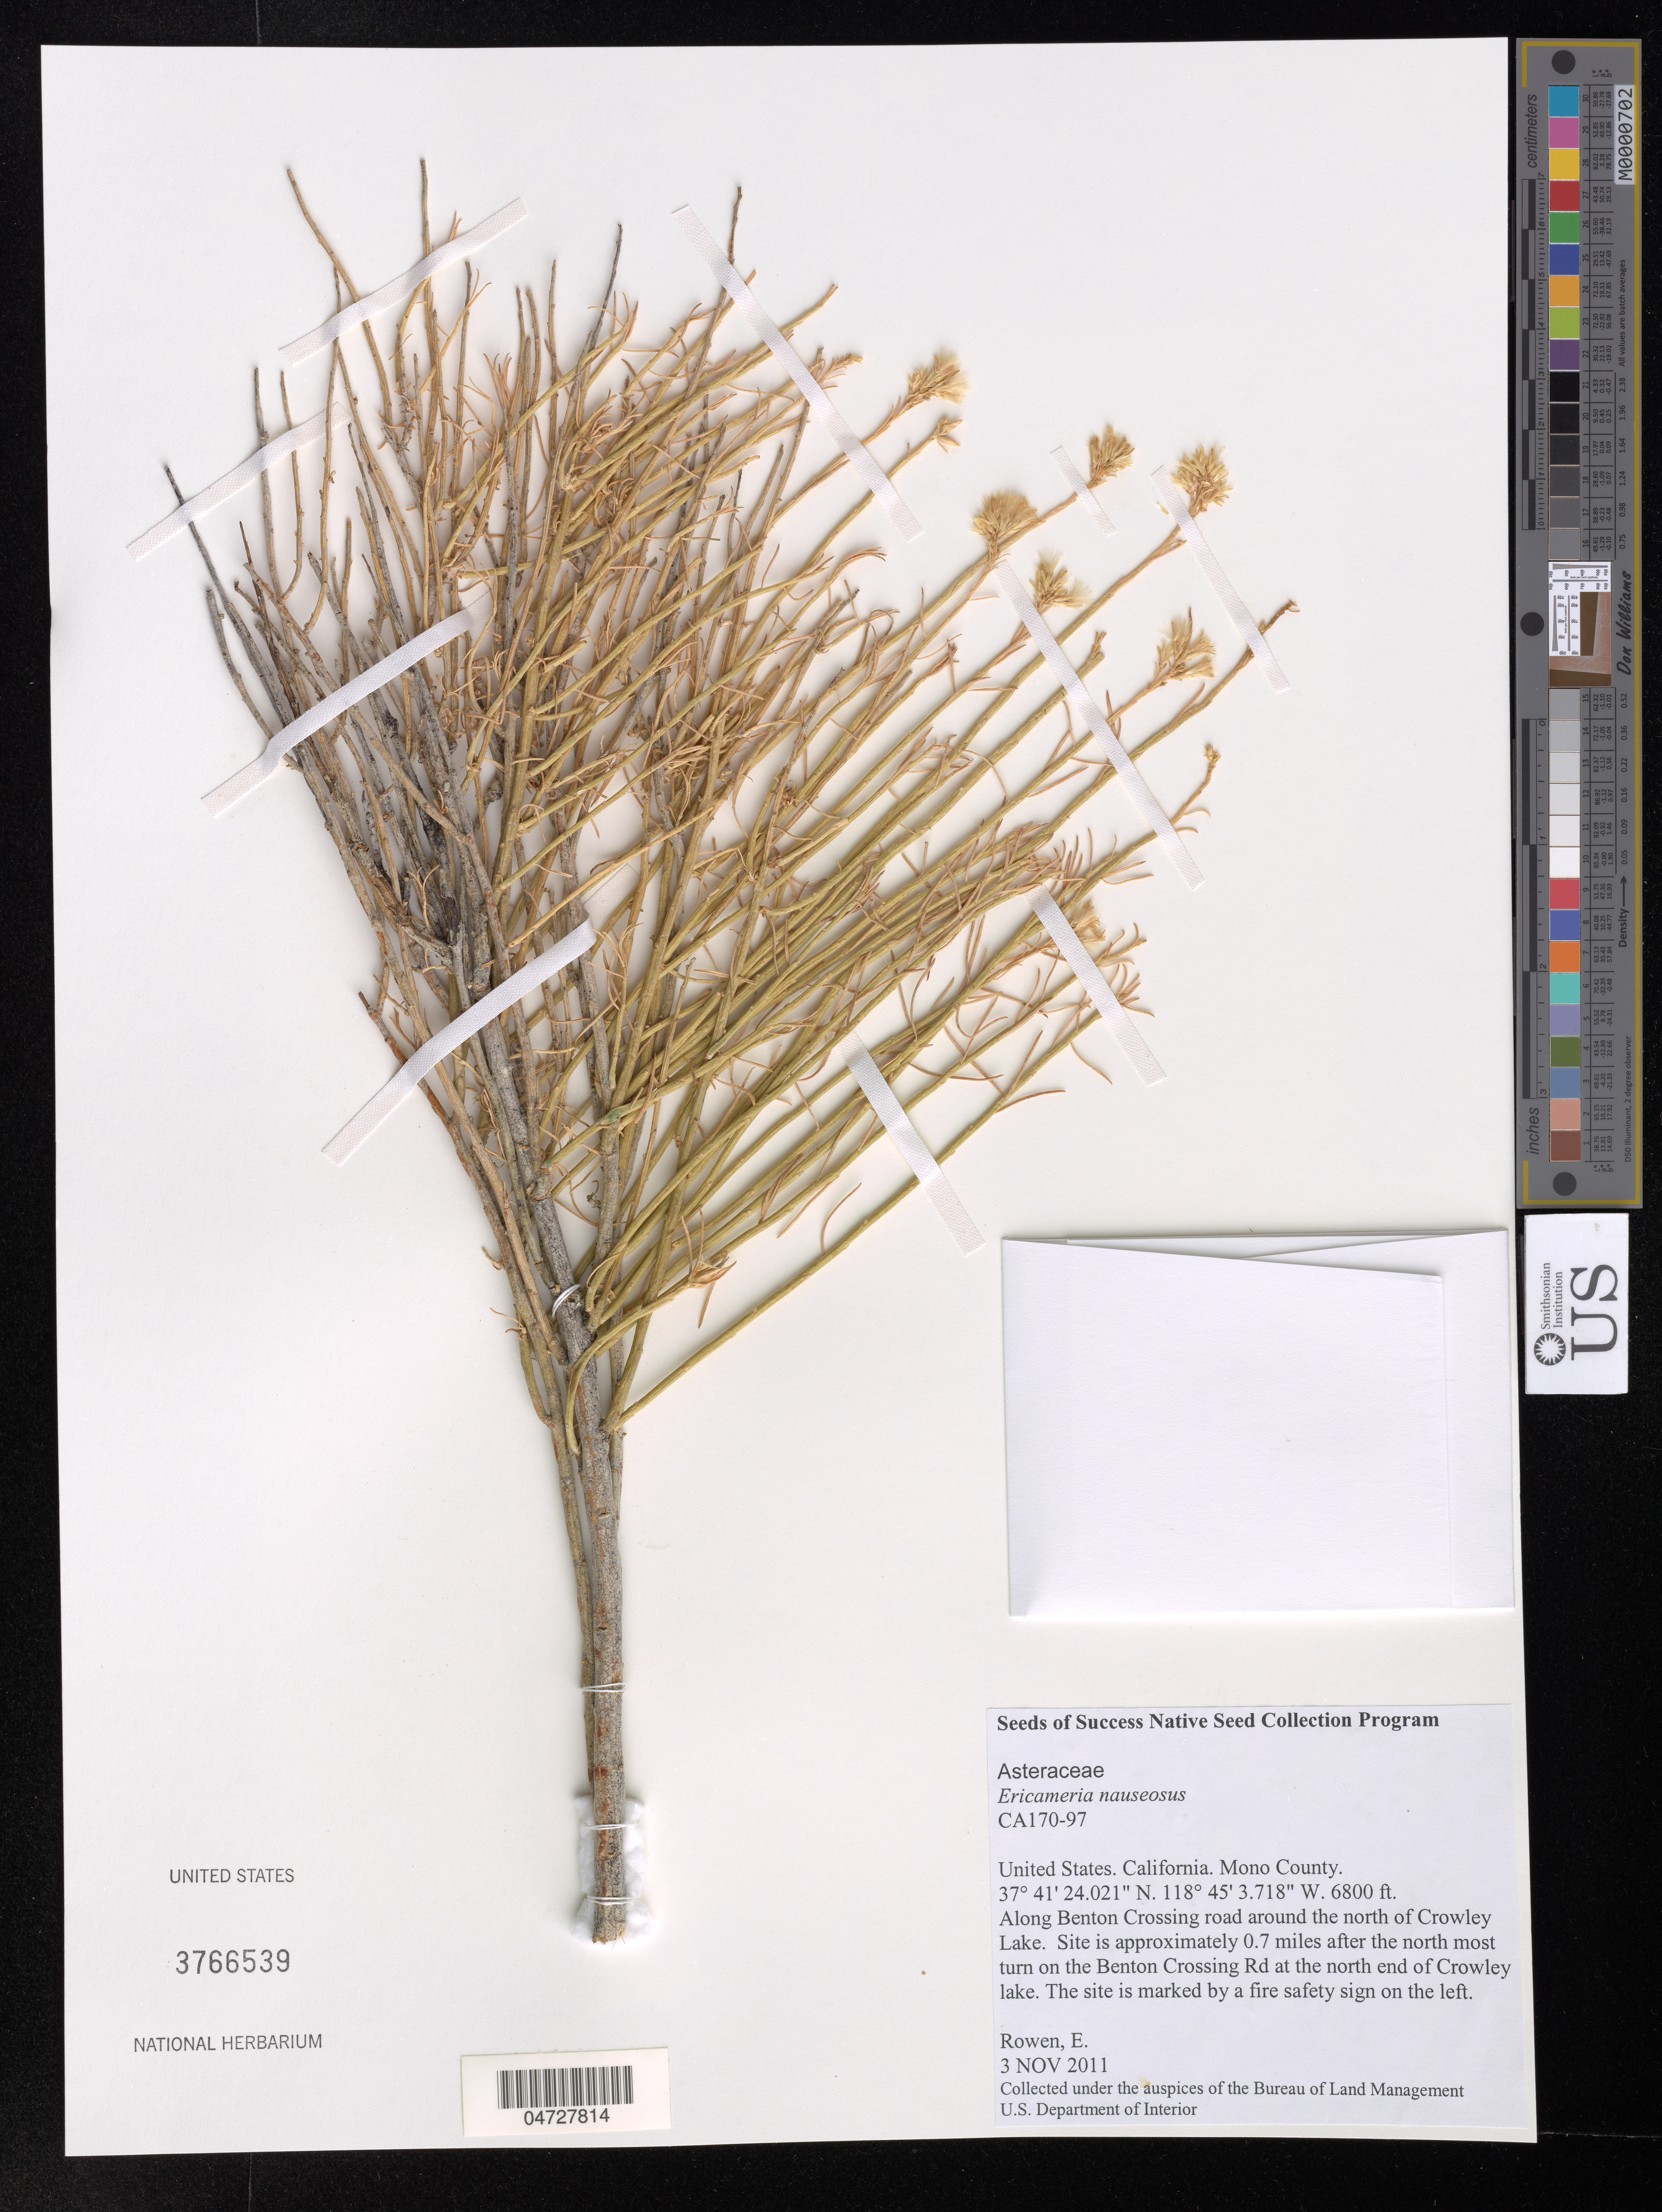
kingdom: Plantae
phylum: Tracheophyta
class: Magnoliopsida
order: Asterales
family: Asteraceae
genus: Ericameria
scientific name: Ericameria nauseosa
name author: (Pall. ex Pursh) G.L. Nesom & G.I. Baird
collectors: E. Rowen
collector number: CA170-97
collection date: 2011-11-03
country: United States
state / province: California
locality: Mono County.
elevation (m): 2073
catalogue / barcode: US 3766539